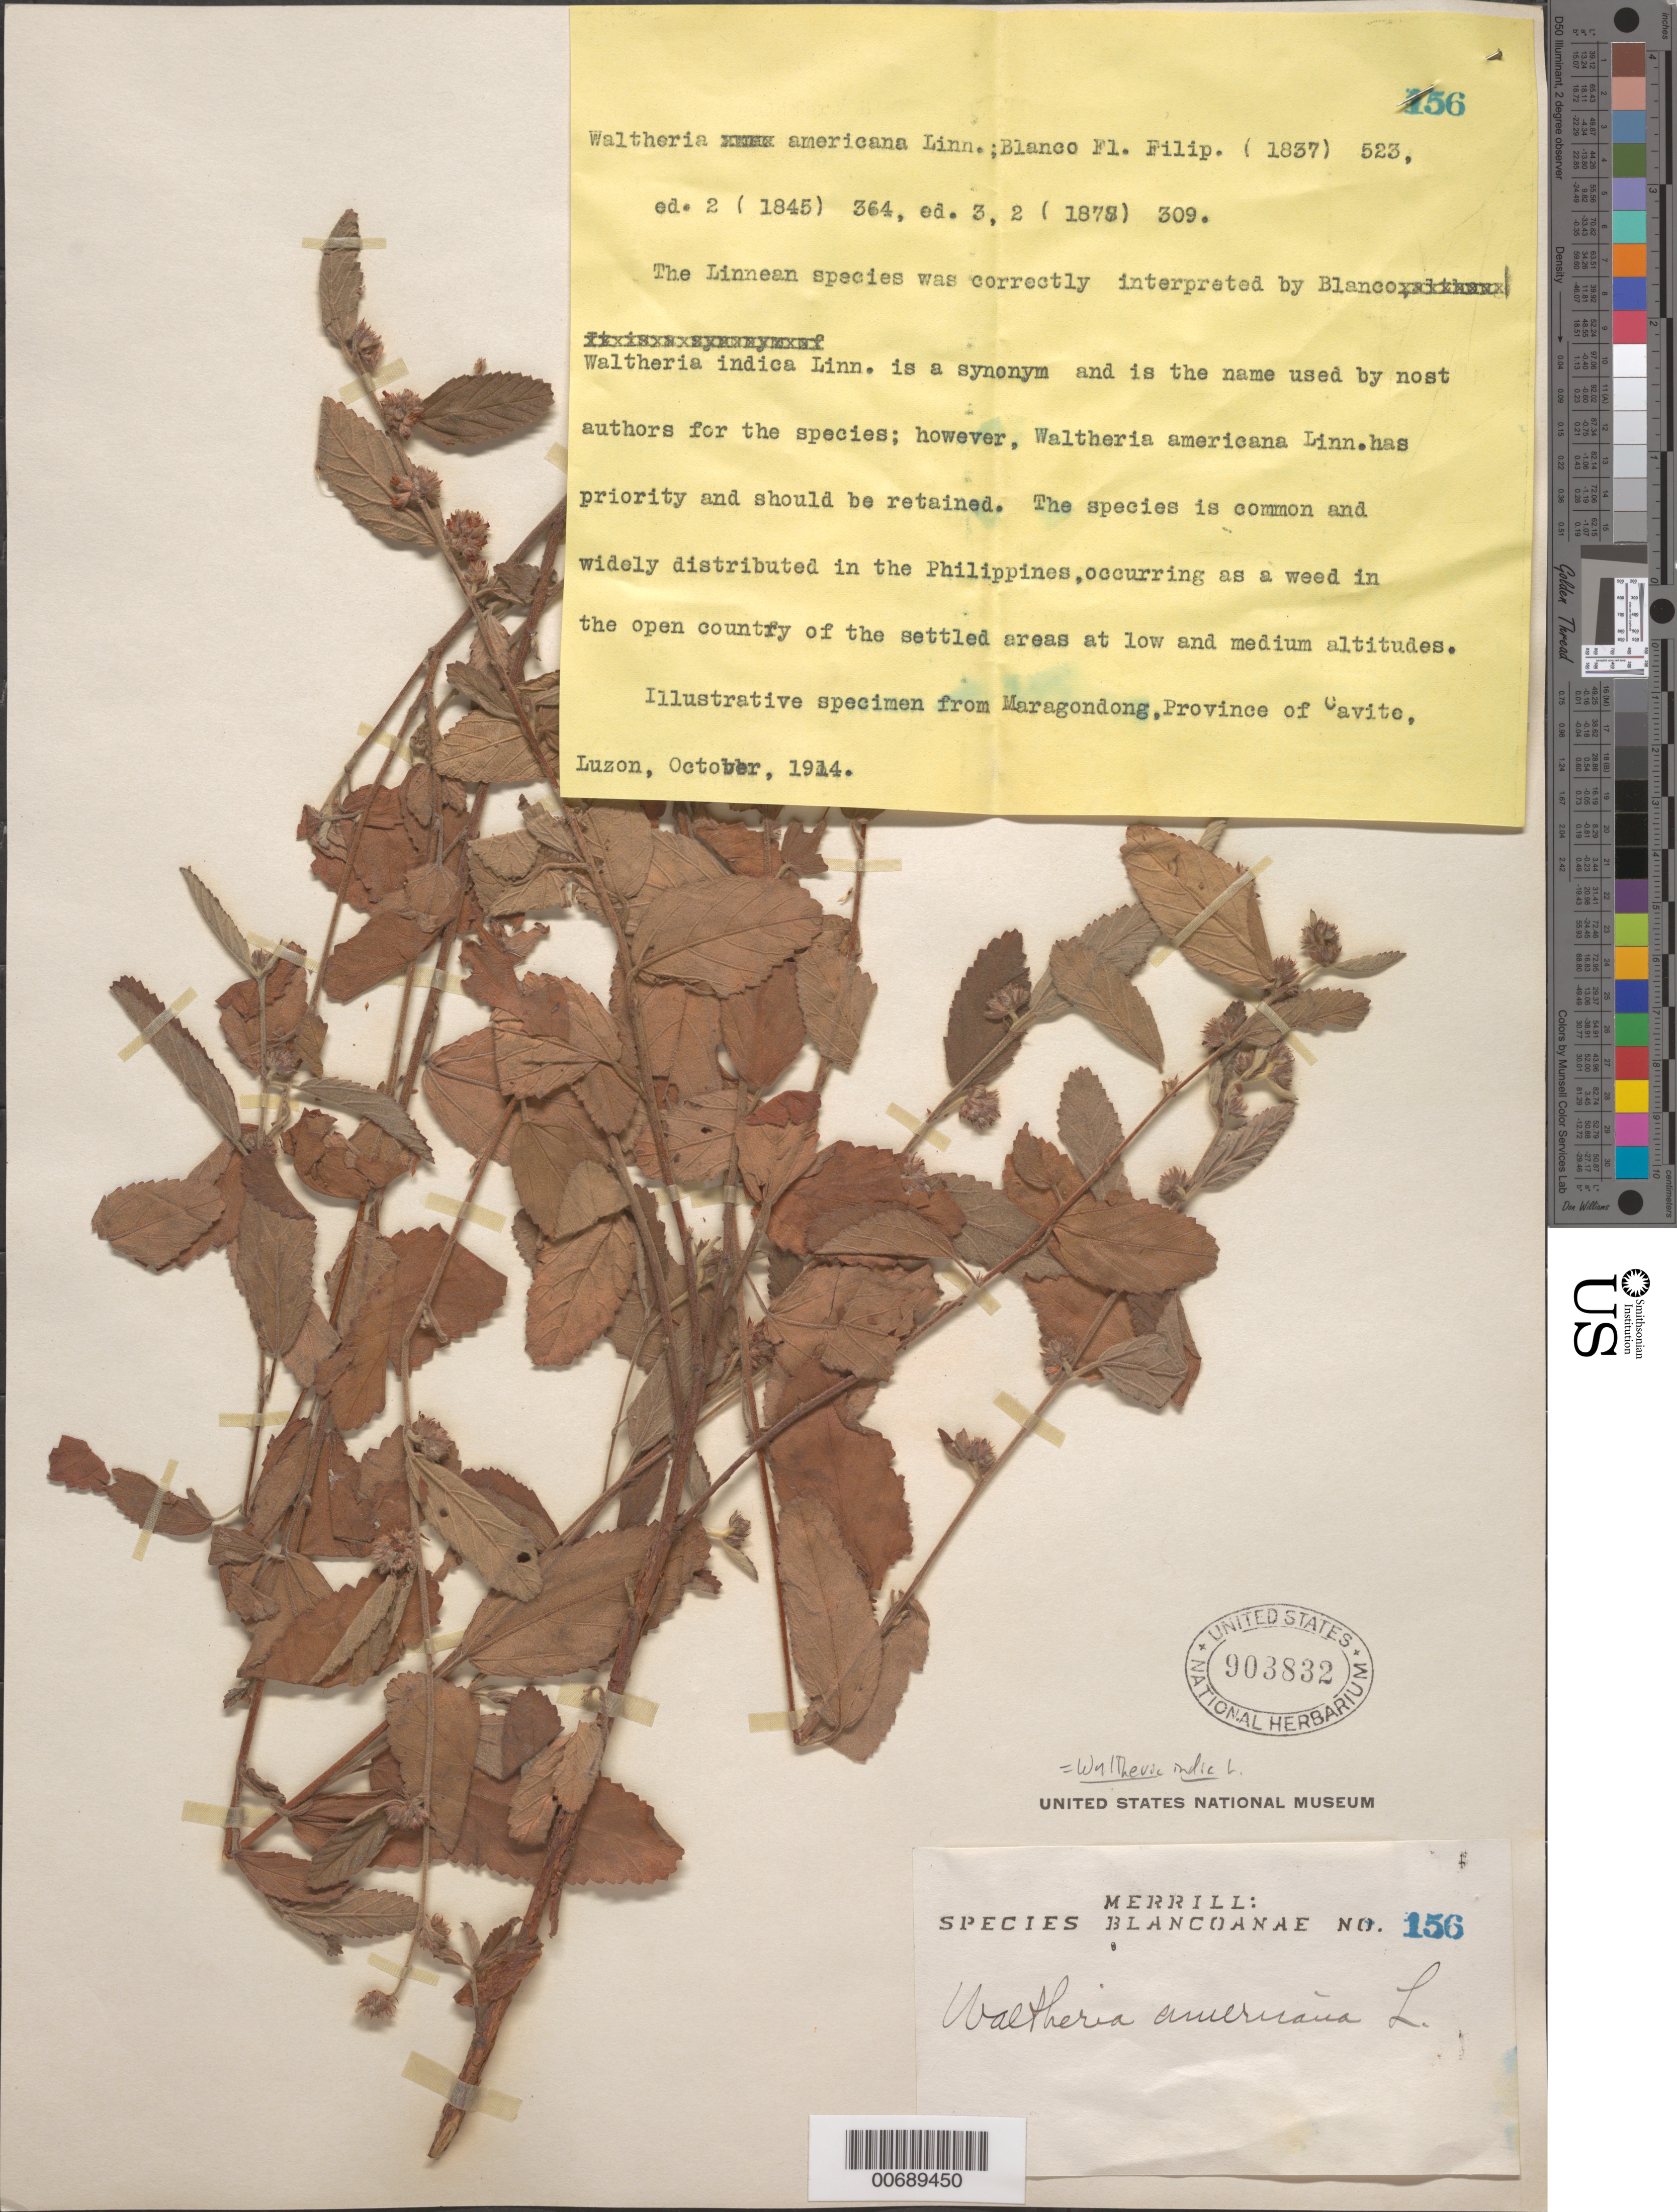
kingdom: Plantae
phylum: Tracheophyta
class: Magnoliopsida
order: Malvales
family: Malvaceae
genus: Waltheria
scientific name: Waltheria indica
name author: L.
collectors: E. D. Merrill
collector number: Sp. Blancoan. 0156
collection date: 1914-10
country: Philippines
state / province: Calabarzon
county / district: Cavite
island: Luzon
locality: Maragondong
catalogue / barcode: US 903832